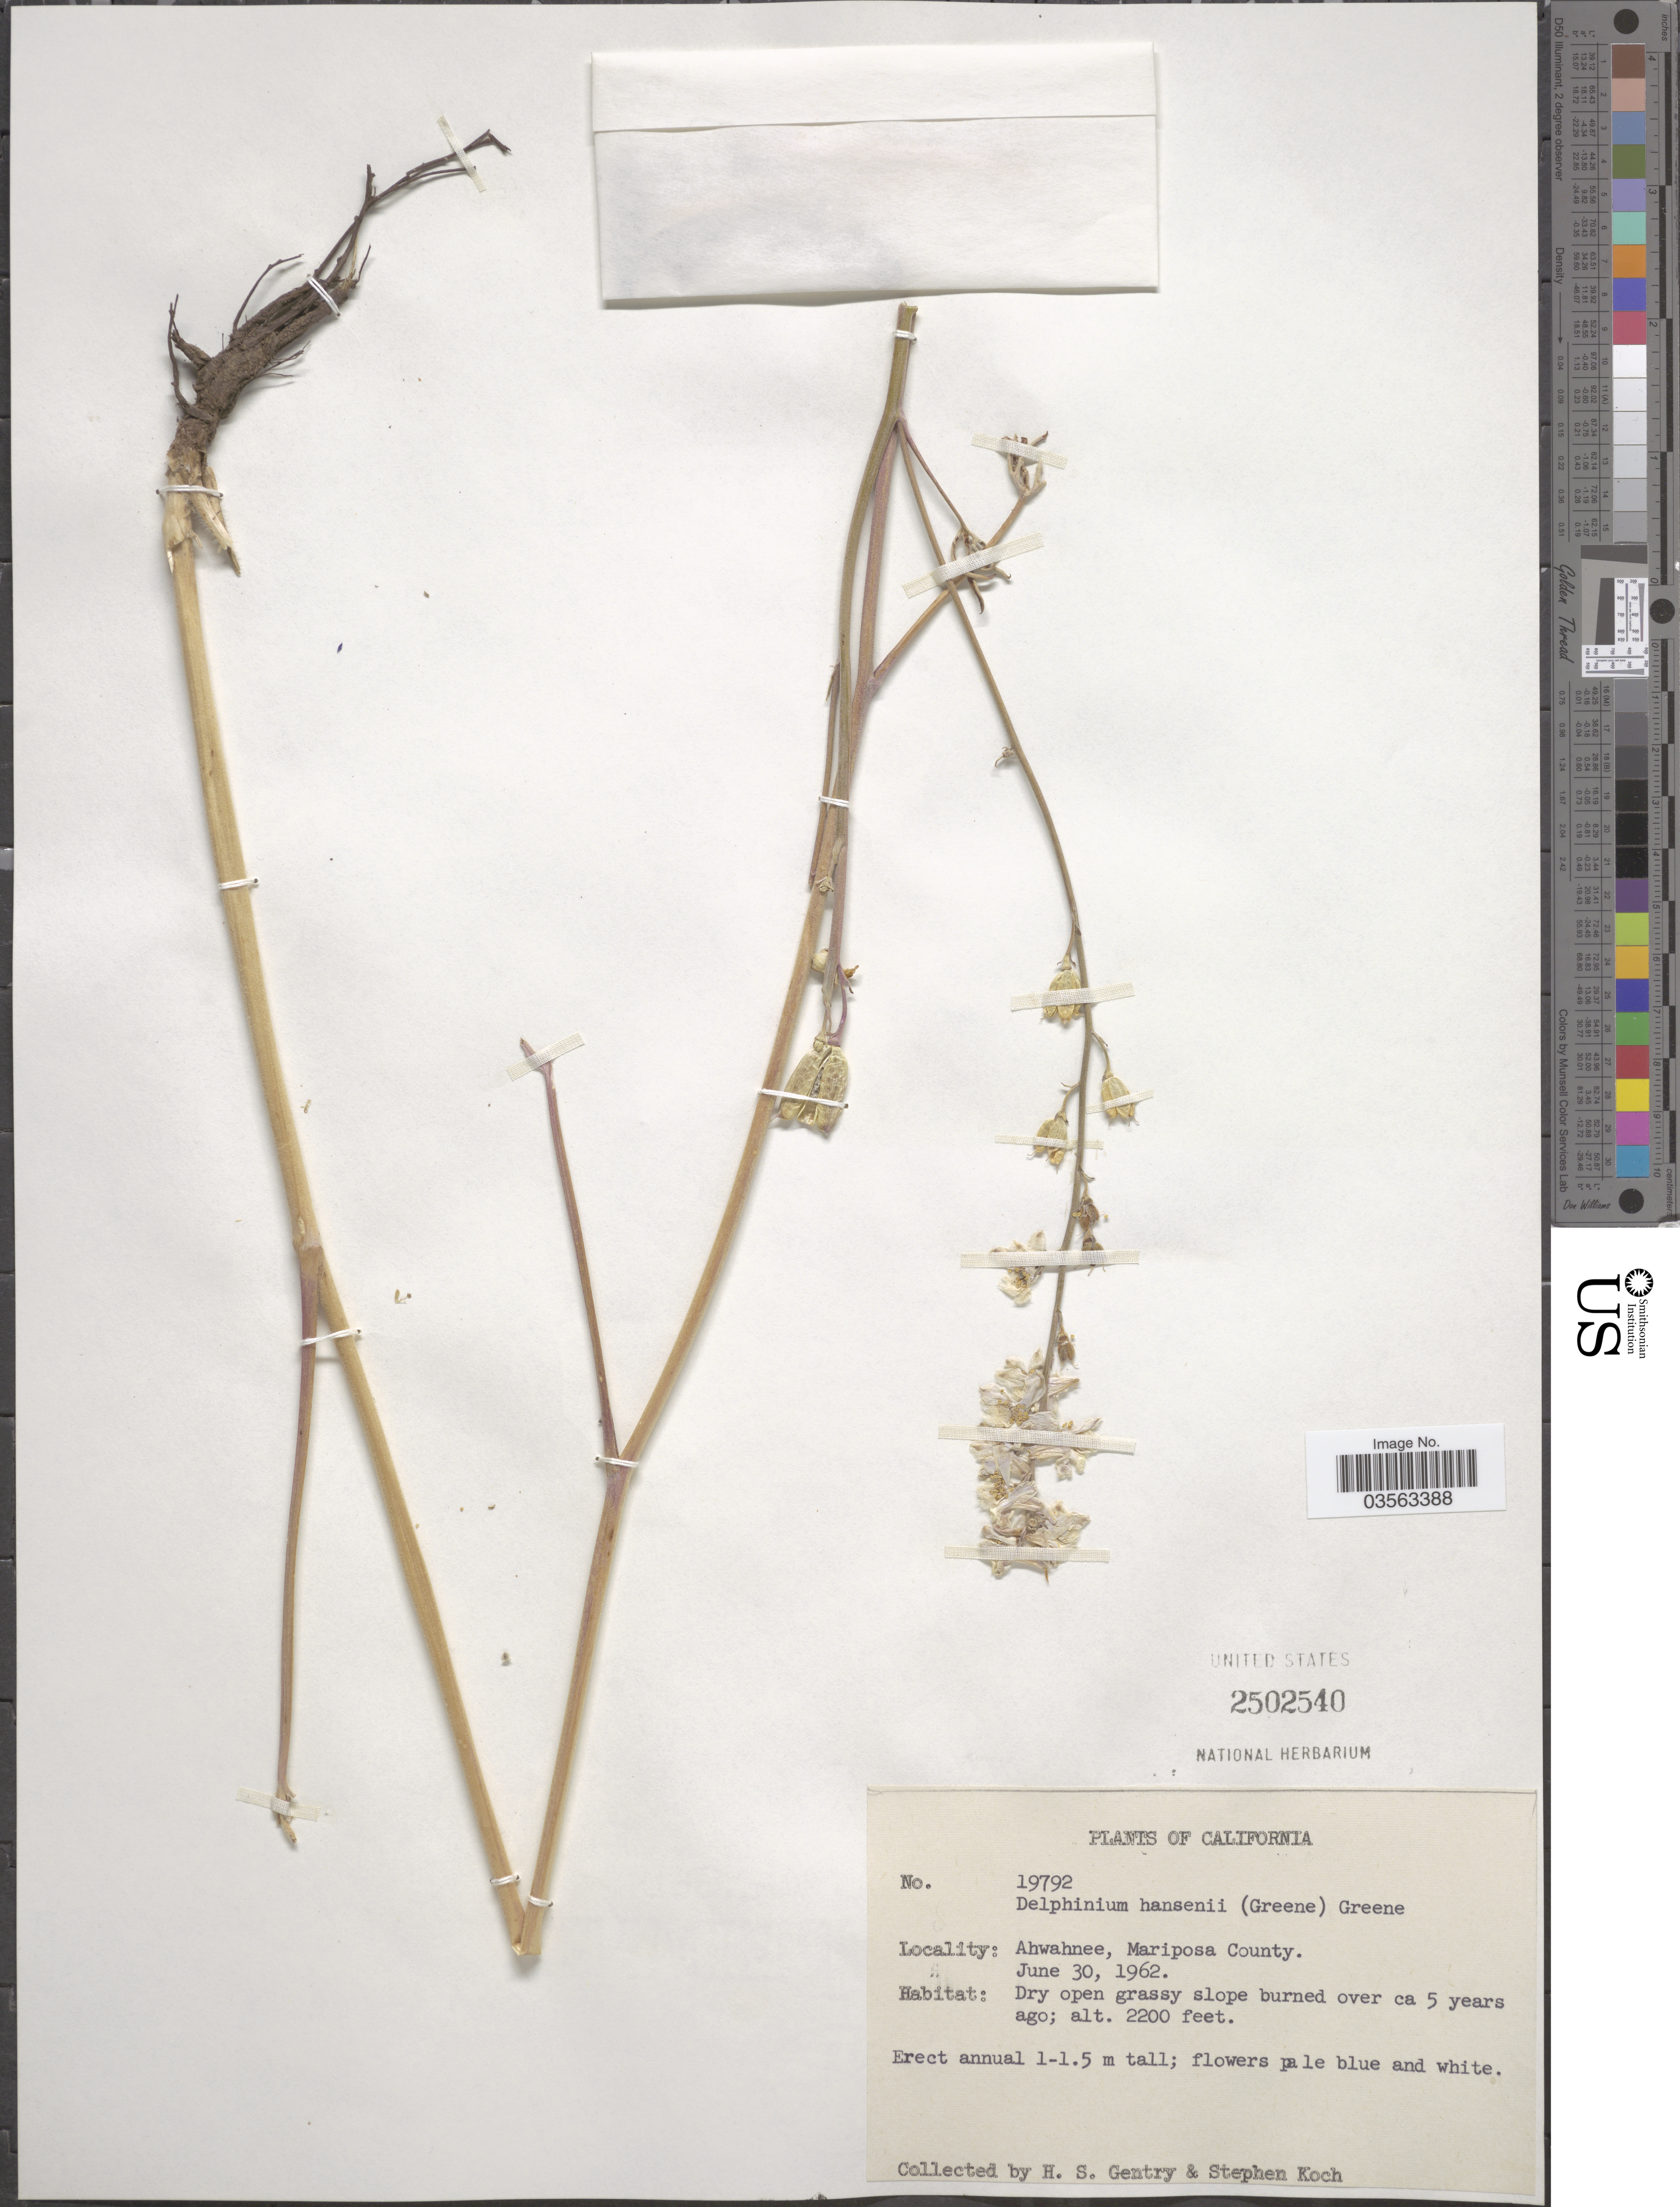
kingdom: Plantae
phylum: Tracheophyta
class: Magnoliopsida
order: Ranunculales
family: Ranunculaceae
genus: Delphinium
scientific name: Delphinium hansenii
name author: (Greene) Greene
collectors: H. S. Gentry & S. D. Koch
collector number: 19792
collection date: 1962-06-30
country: United States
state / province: California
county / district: Mariposa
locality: Ahwahnee, Mariposa County.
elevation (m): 671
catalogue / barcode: US 2502540